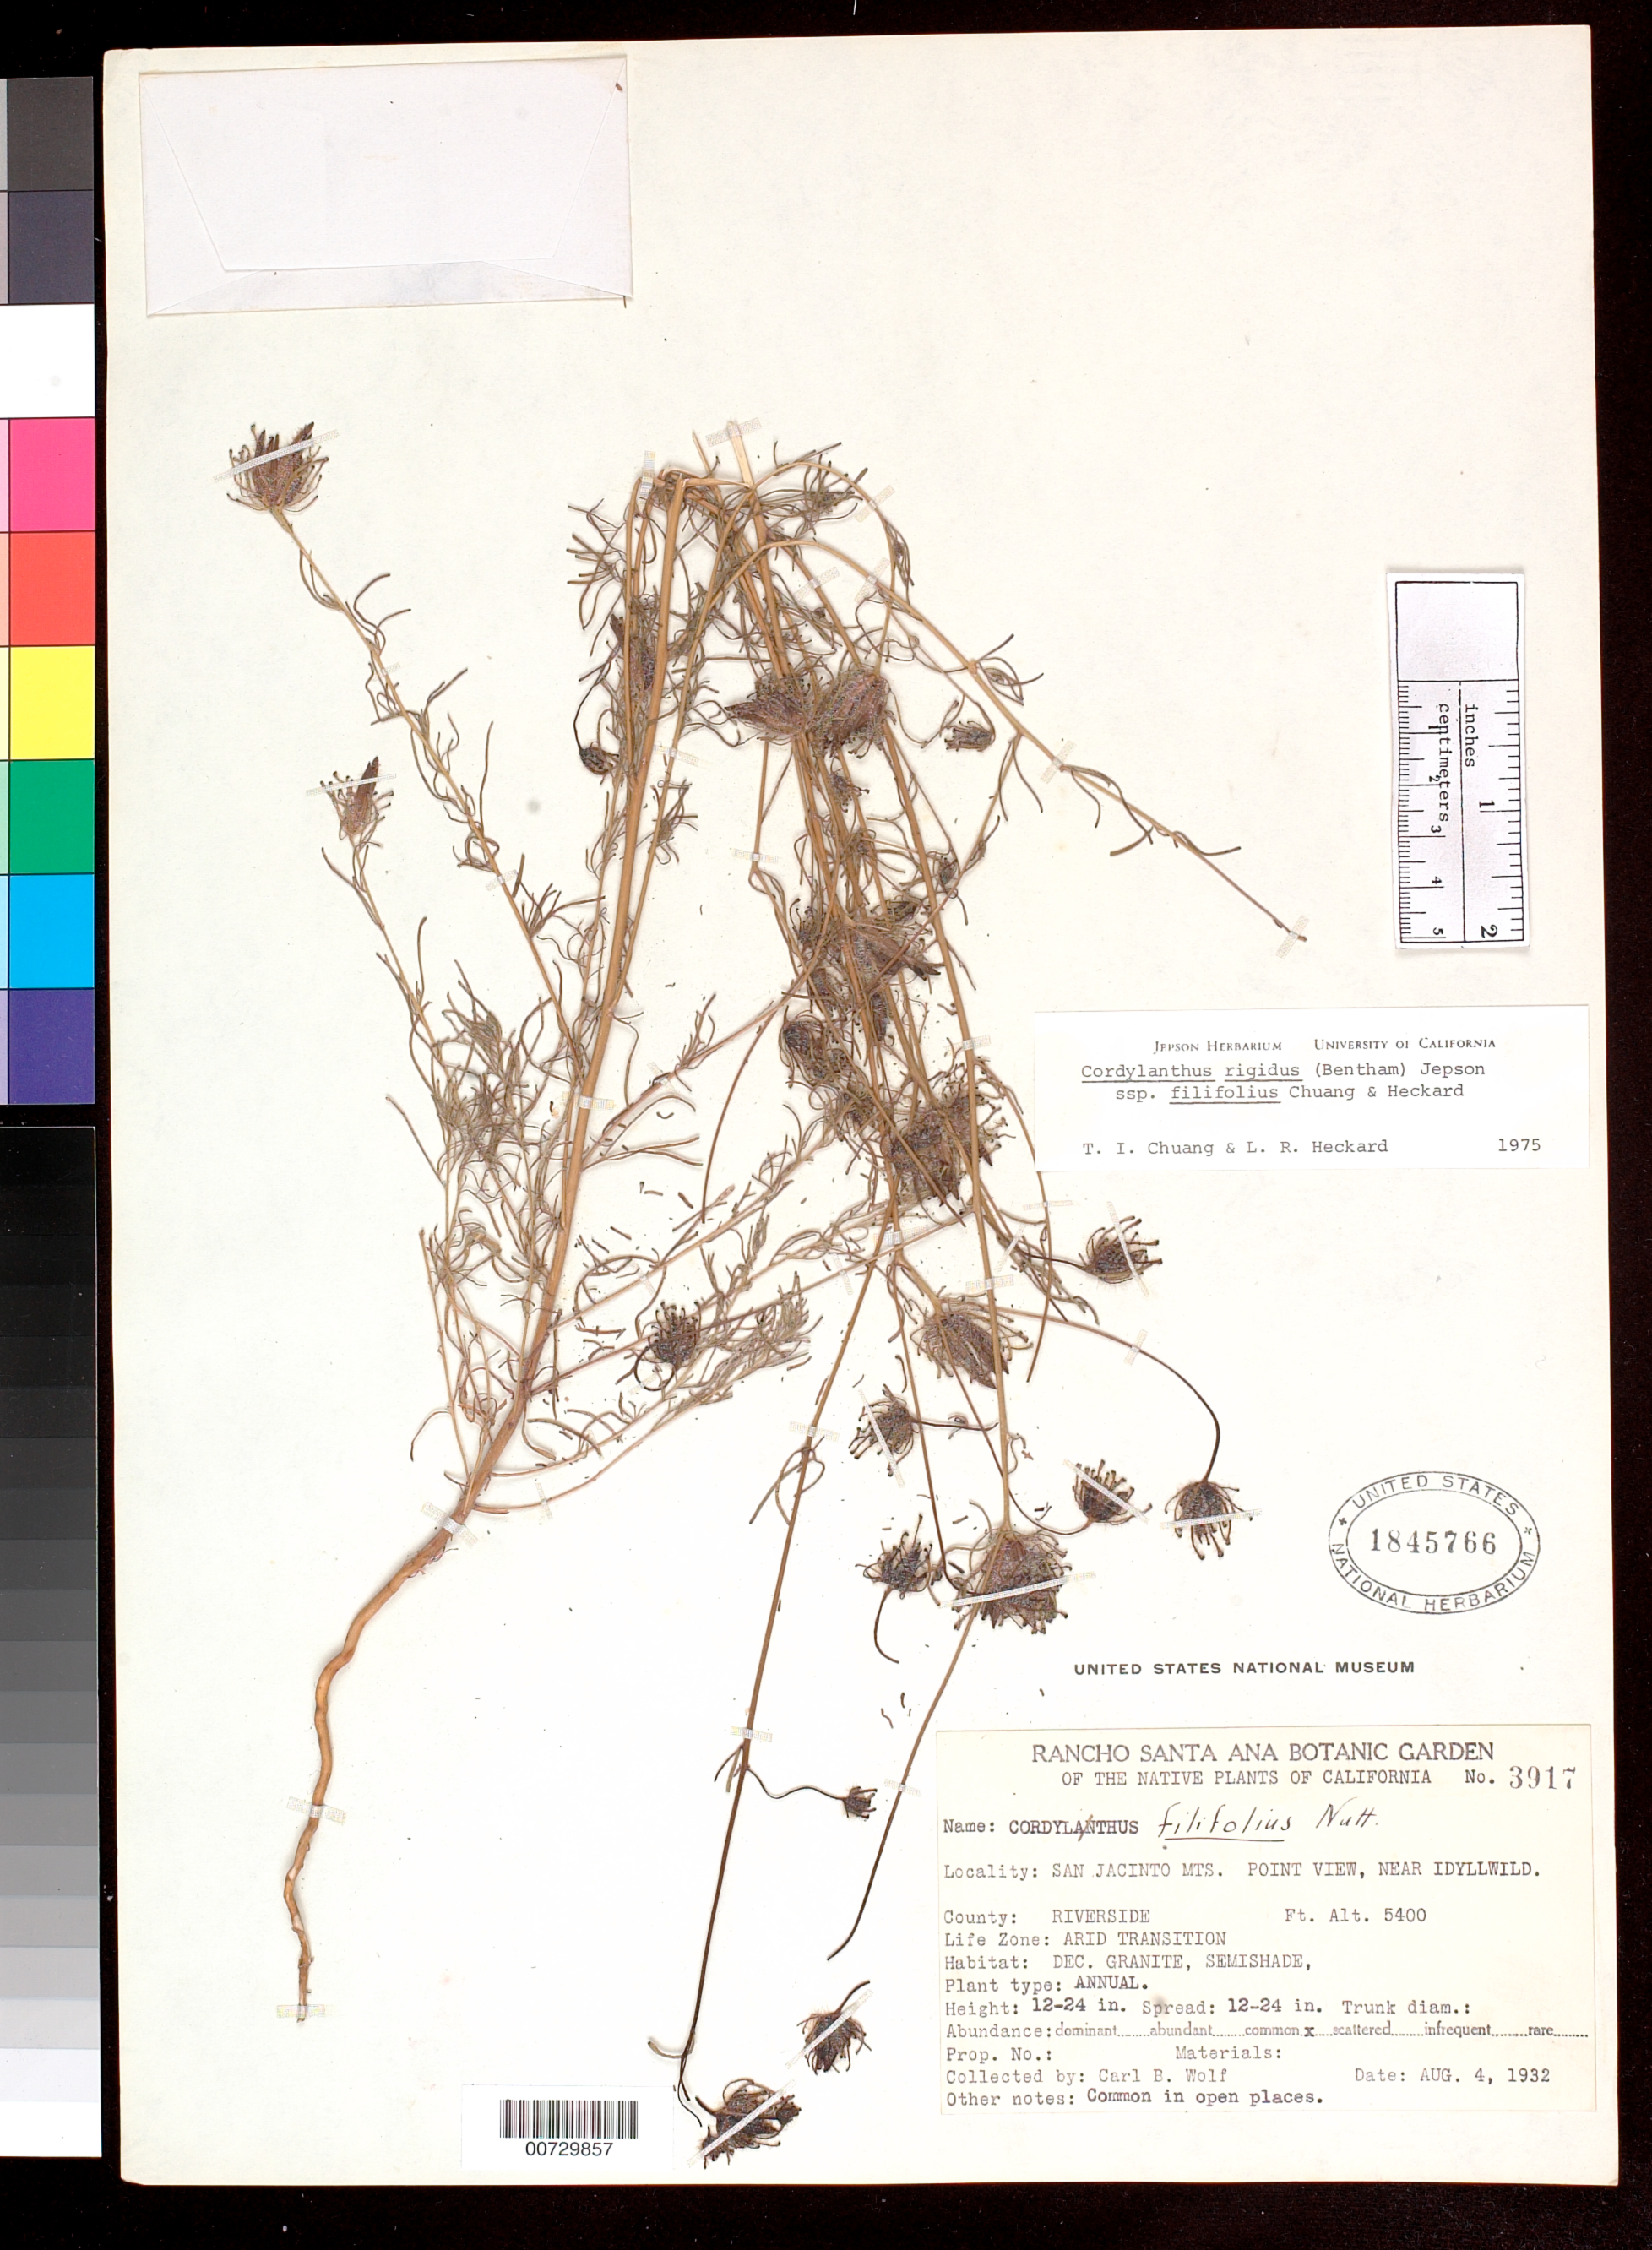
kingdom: Plantae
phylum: Tracheophyta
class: Magnoliopsida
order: Lamiales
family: Orobanchaceae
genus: Cordylanthus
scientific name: Cordylanthus rigidus subsp. filifolius T.I. Chuang & Heckard, ined.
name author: T.I. Chuang & Heckard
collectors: C. B. Wolf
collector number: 3917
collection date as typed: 4 Aug 1932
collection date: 1932-08-04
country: United States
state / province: California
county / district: Riverside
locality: San Jacinto Reserve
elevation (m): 1646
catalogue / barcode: US 1845766-2